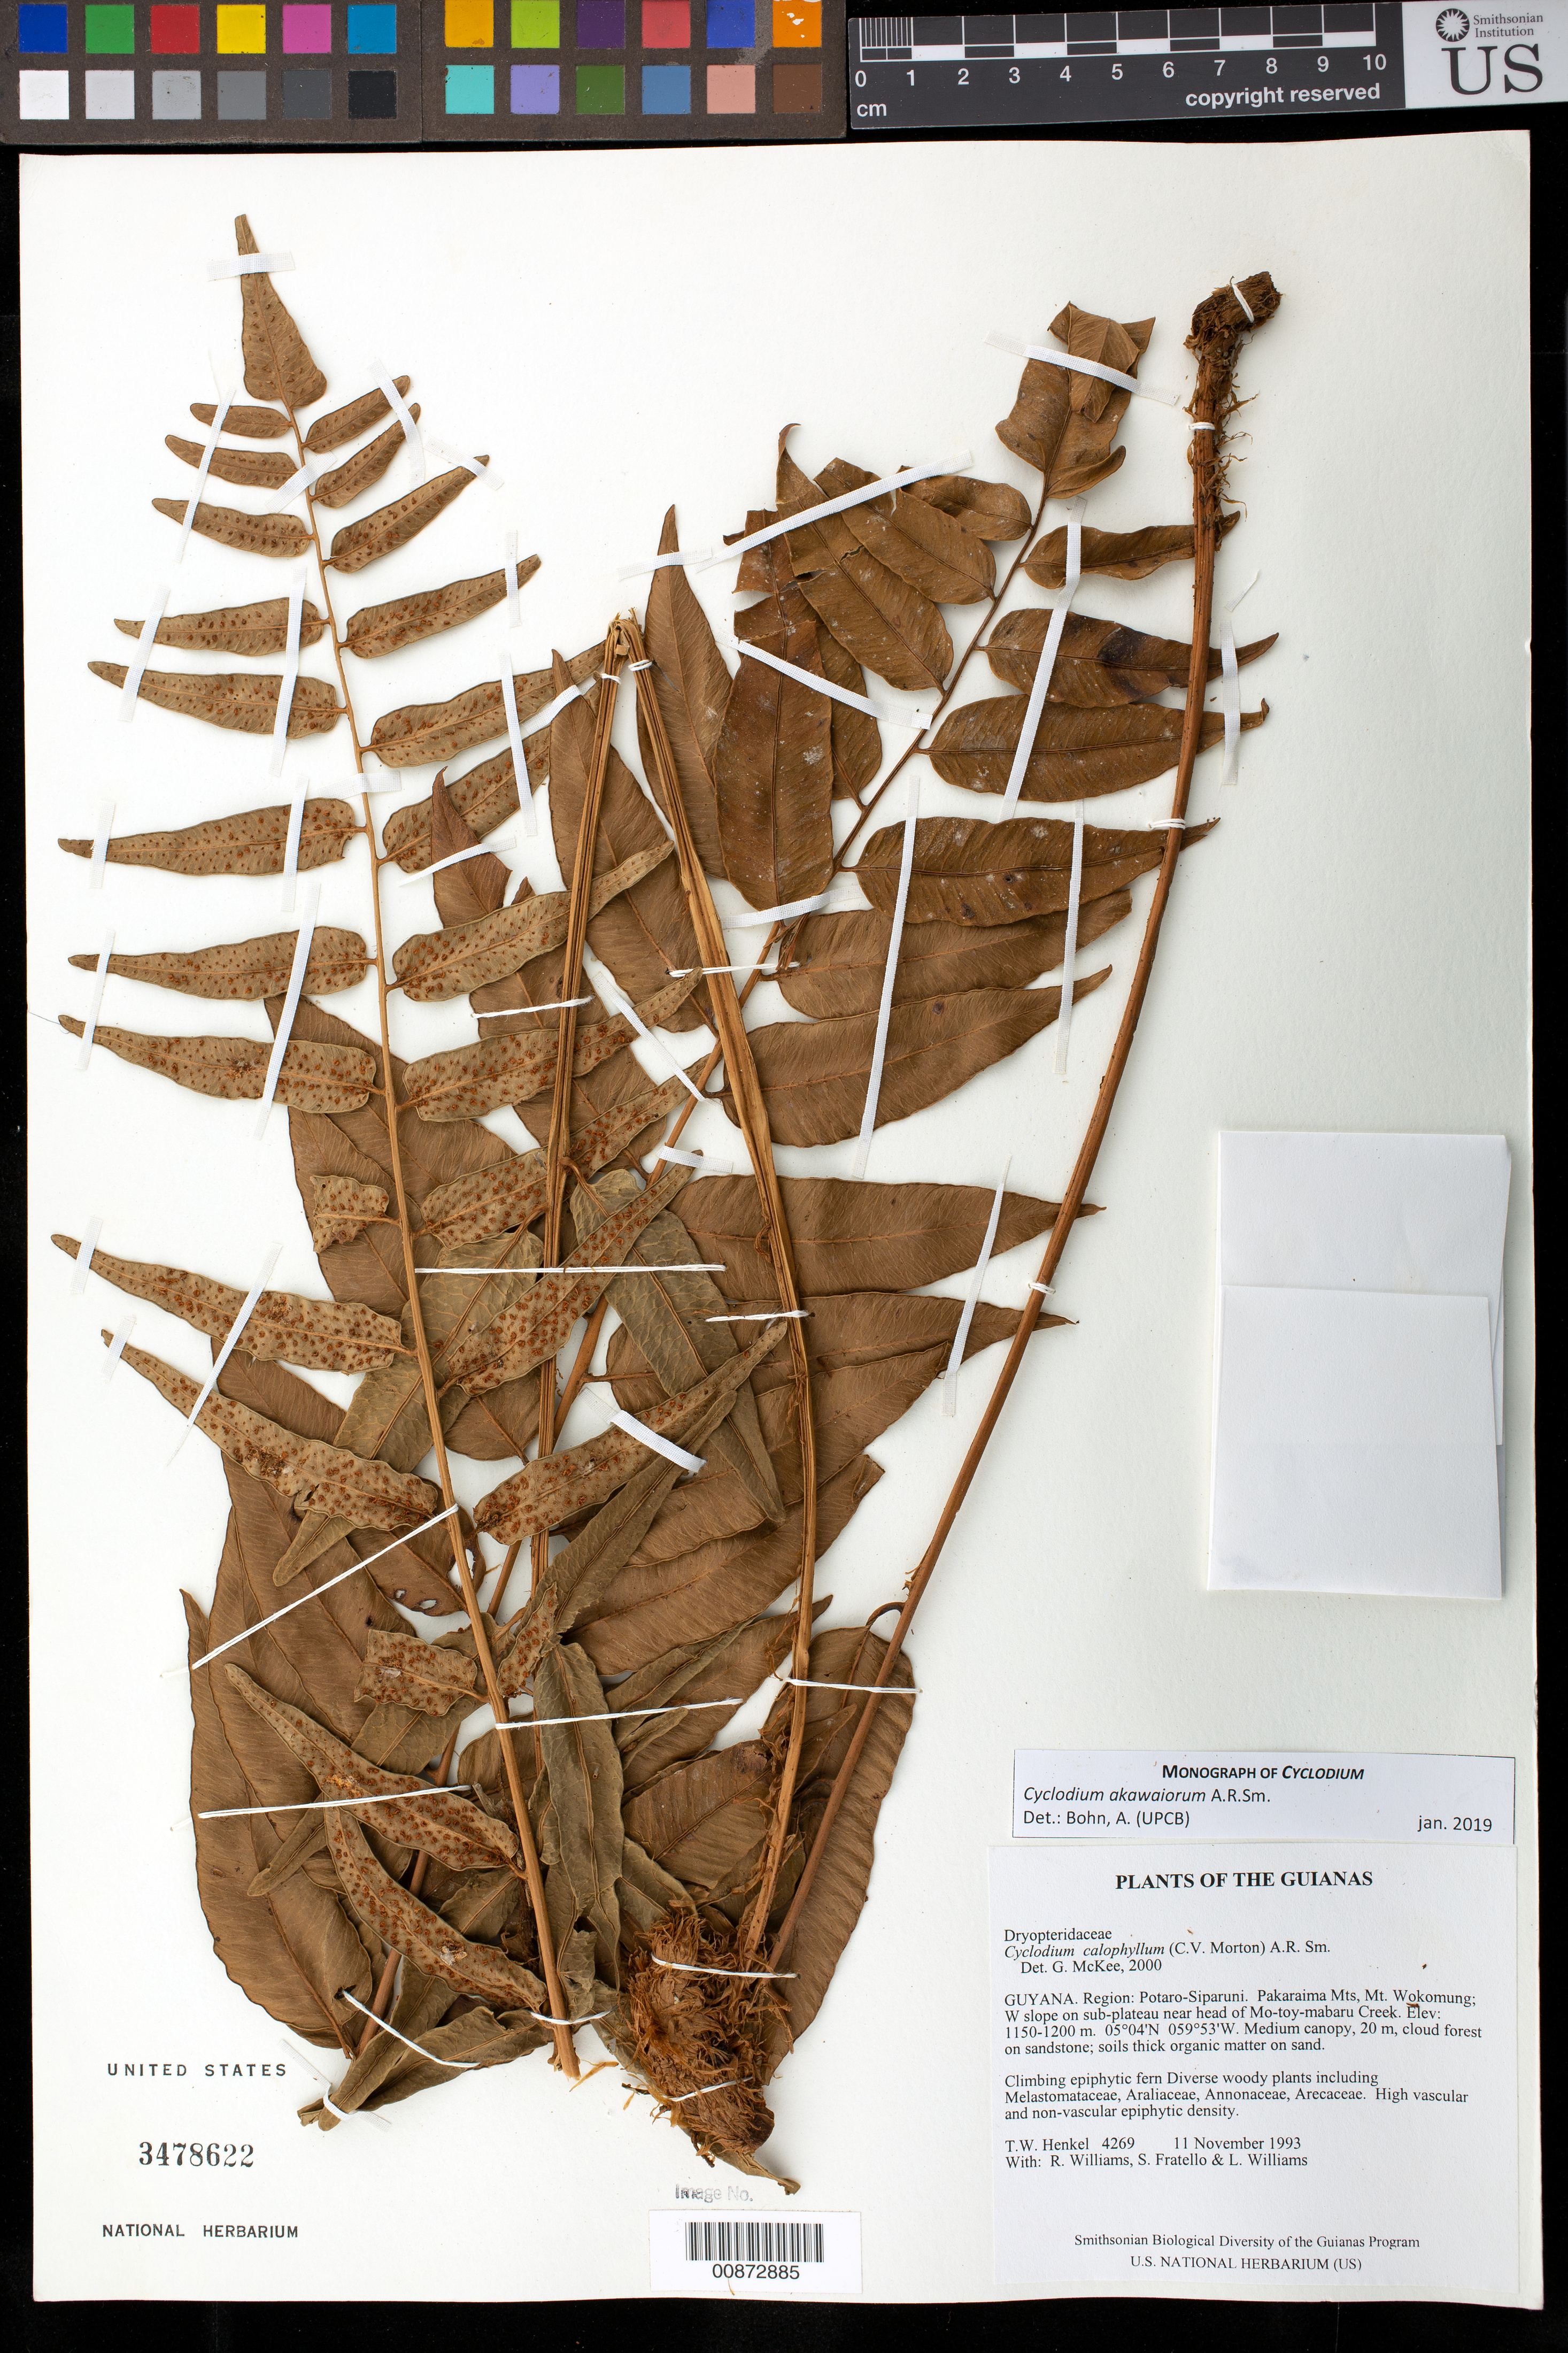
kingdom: Plantae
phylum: Tracheophyta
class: Polypodiopsida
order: Polypodiales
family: Dryopteridaceae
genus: Cyclodium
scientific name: Cyclodium akawaiorum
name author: A.R. Sm.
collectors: T. Henkel, R. Williams, S. Fratello & L. Williams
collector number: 4269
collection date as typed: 11 November 1993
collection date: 1993-11-11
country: Guyana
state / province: Potaro-Siparuni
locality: Pakaraima Mts, Mt. Wokomung; W slope on sub-plateau near head of Mo-toy-mabaru Creek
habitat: Medium canopy, 20 m, cloud forest on sandstone; soils thick organic matter on sand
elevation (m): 1150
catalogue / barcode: US 3478622